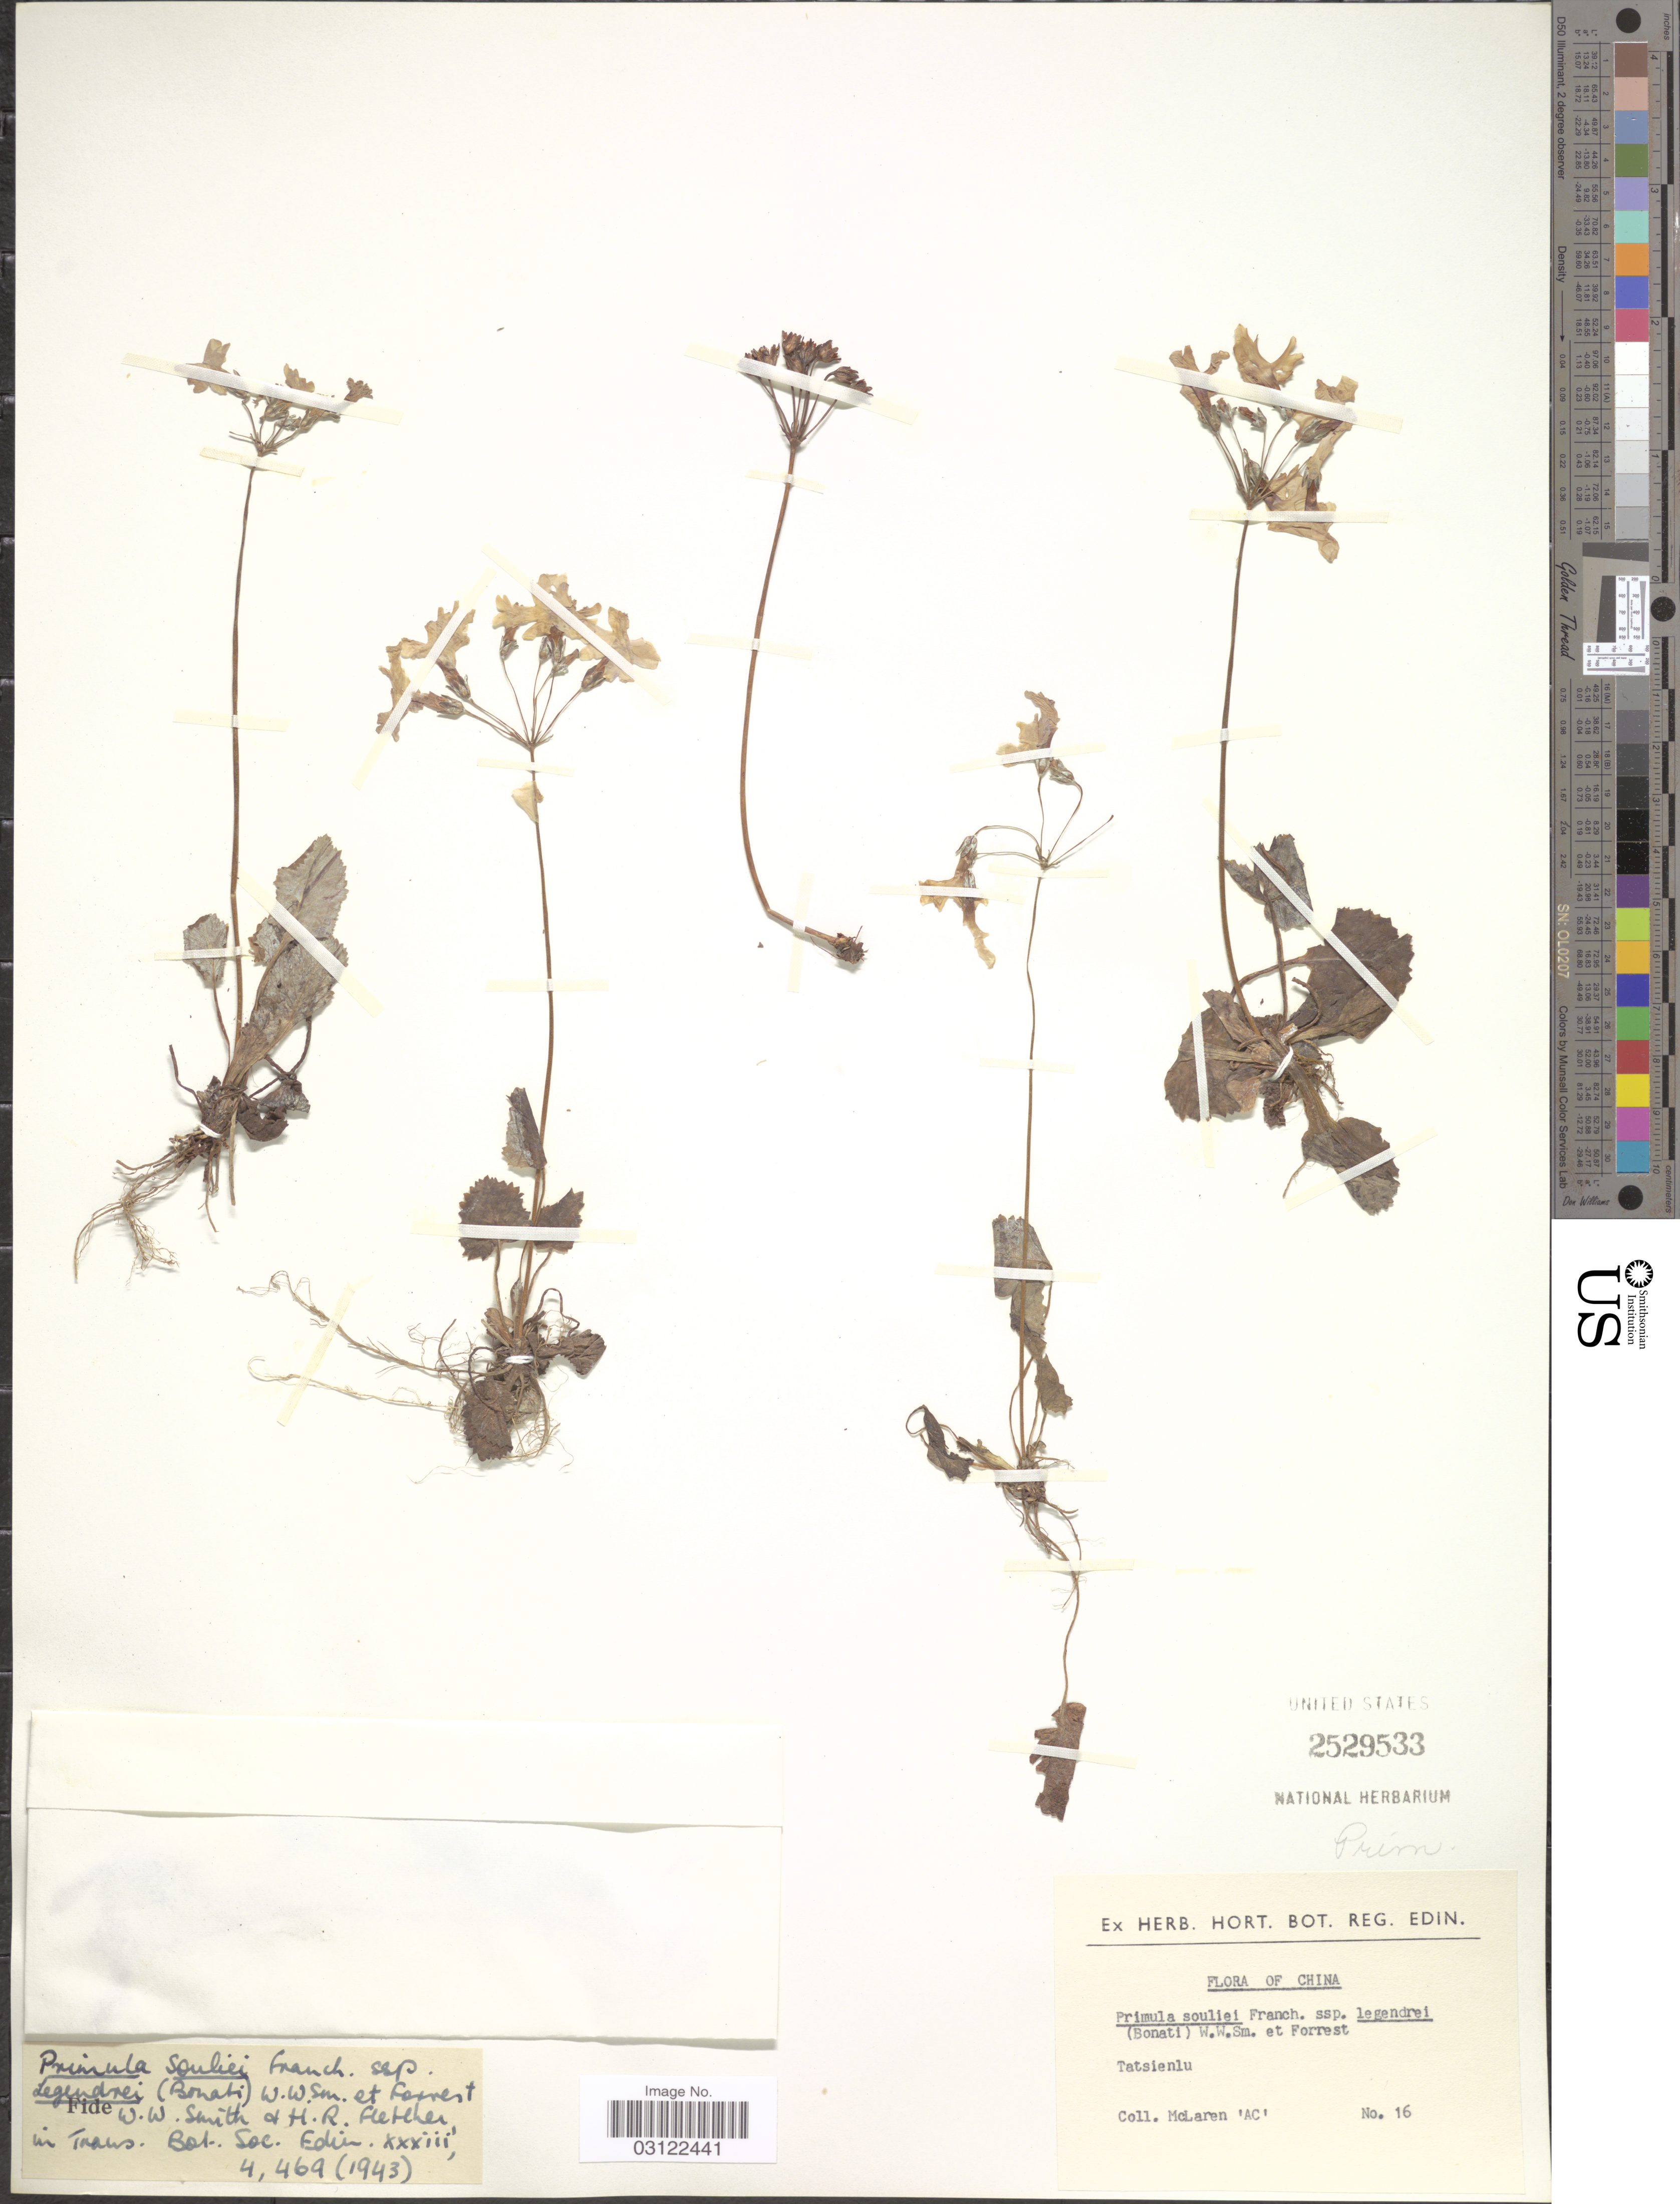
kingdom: Plantae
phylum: Tracheophyta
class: Magnoliopsida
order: Ericales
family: Primulaceae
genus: Primula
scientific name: Primula souliei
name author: Franch.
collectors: McLaren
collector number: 16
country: China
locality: Tatsienlu.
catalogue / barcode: US 2529533